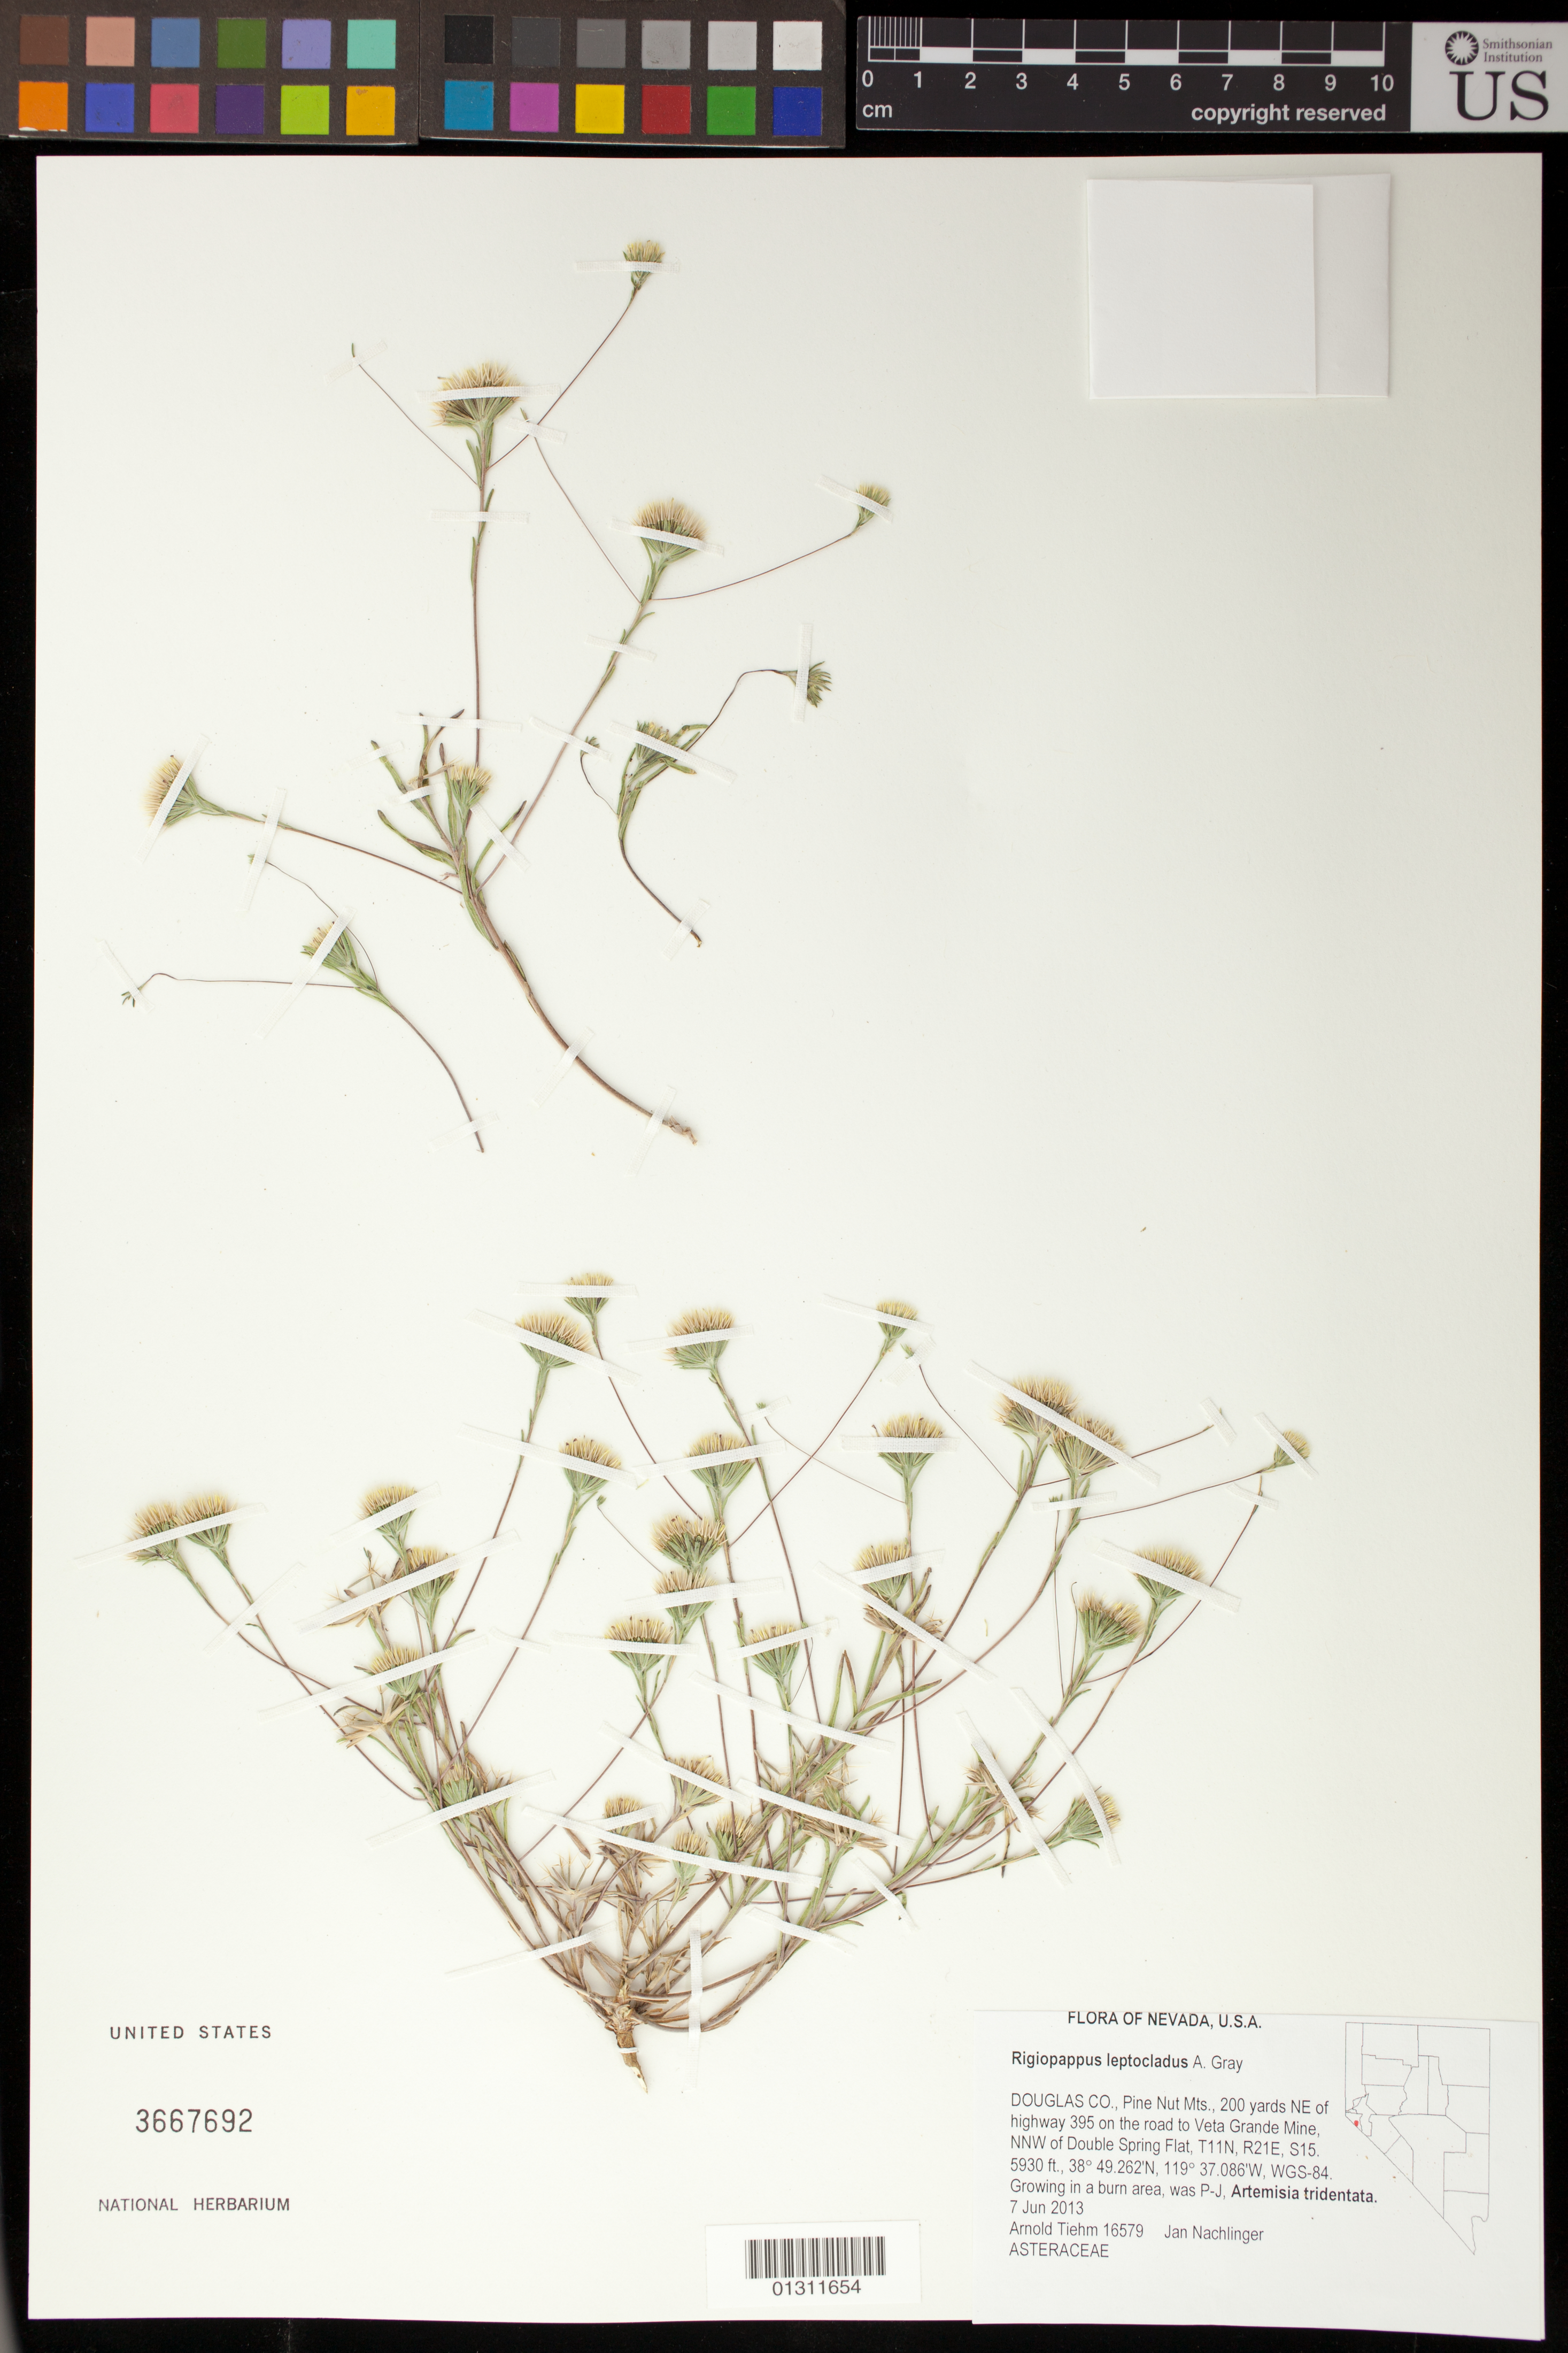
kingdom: Plantae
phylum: Tracheophyta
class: Magnoliopsida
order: Asterales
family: Asteraceae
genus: Rigiopappus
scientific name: Rigiopappus leptocladus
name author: A. Gray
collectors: A. Tiehm & J. Nachlinger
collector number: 16579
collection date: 2013-06-07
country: United States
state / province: Nevada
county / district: Douglas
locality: Pine Nut Mountains, 200yards NE of Hwy 395 on the road to Veta Grande Mine, NNW of Double Spring Flat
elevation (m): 1807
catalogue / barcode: US 3667692